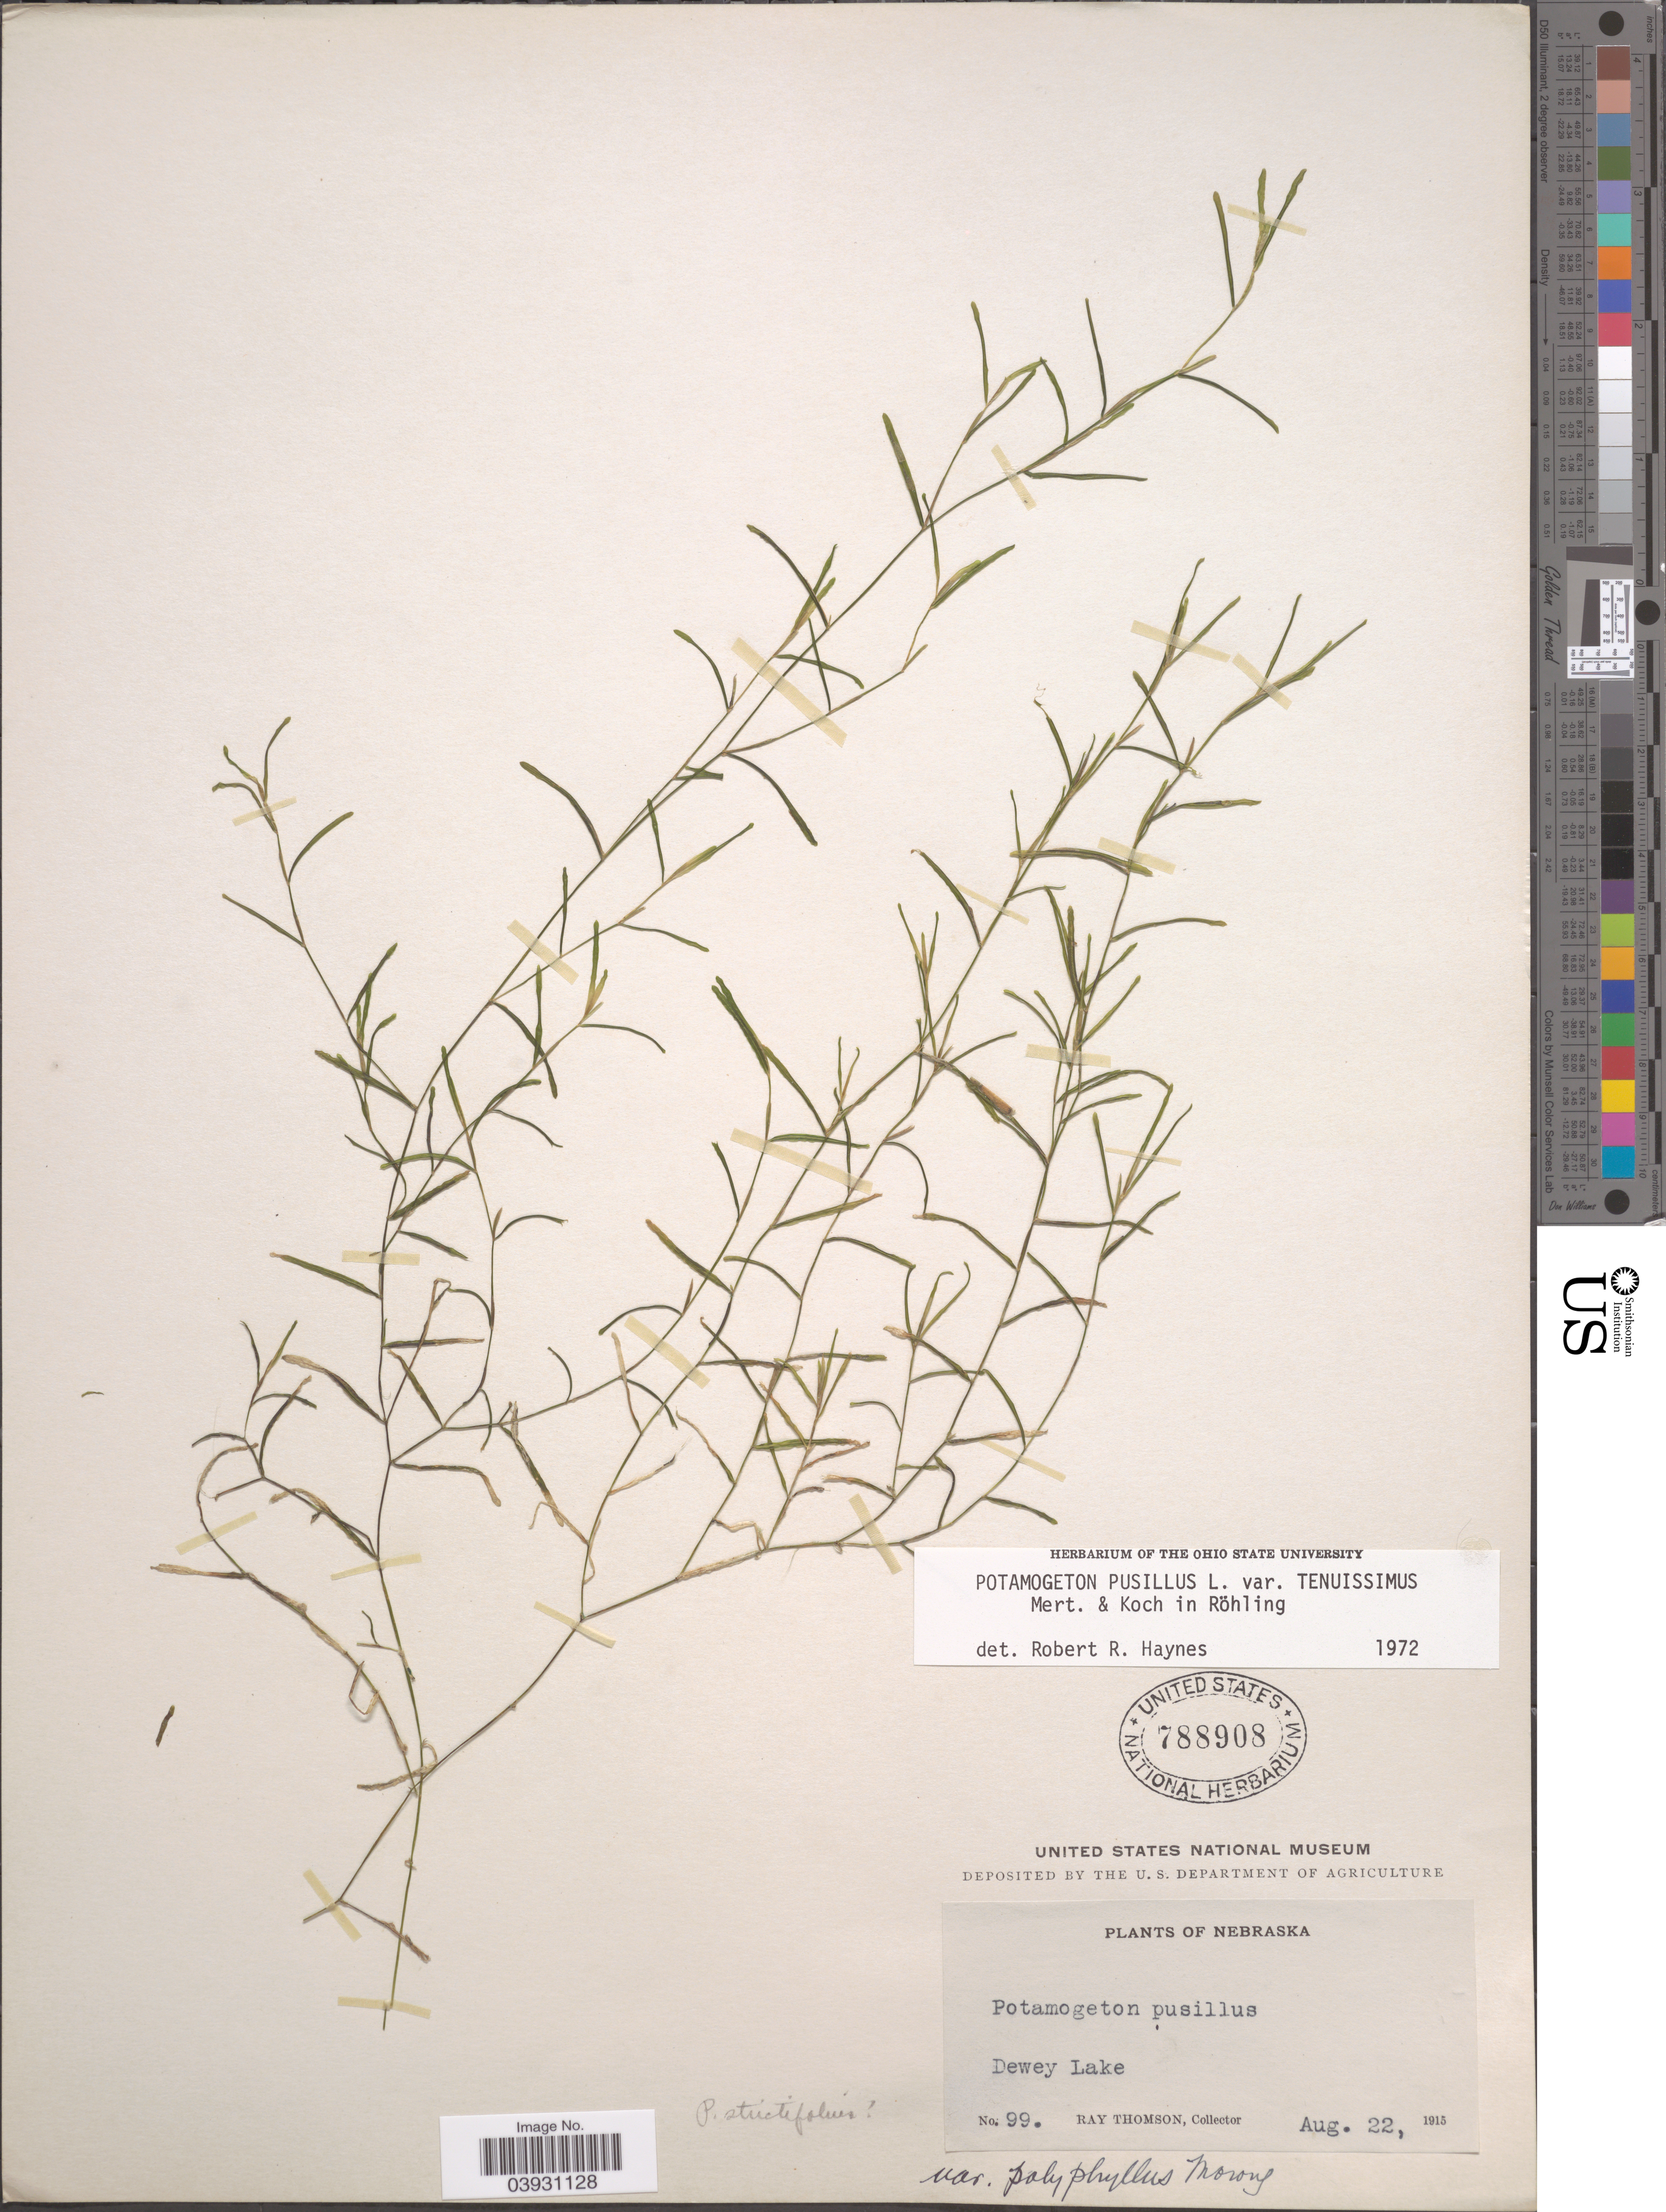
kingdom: Plantae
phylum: Tracheophyta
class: Liliopsida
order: Alismatales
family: Potamogetonaceae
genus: Potamogeton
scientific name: Potamogeton pusillus subsp. tenuissimus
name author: Mert. & W.D.J. Koch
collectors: R. Thompson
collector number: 99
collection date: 1915-08-22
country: United States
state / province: Nebraska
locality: Dewey Lake.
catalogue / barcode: US 788908